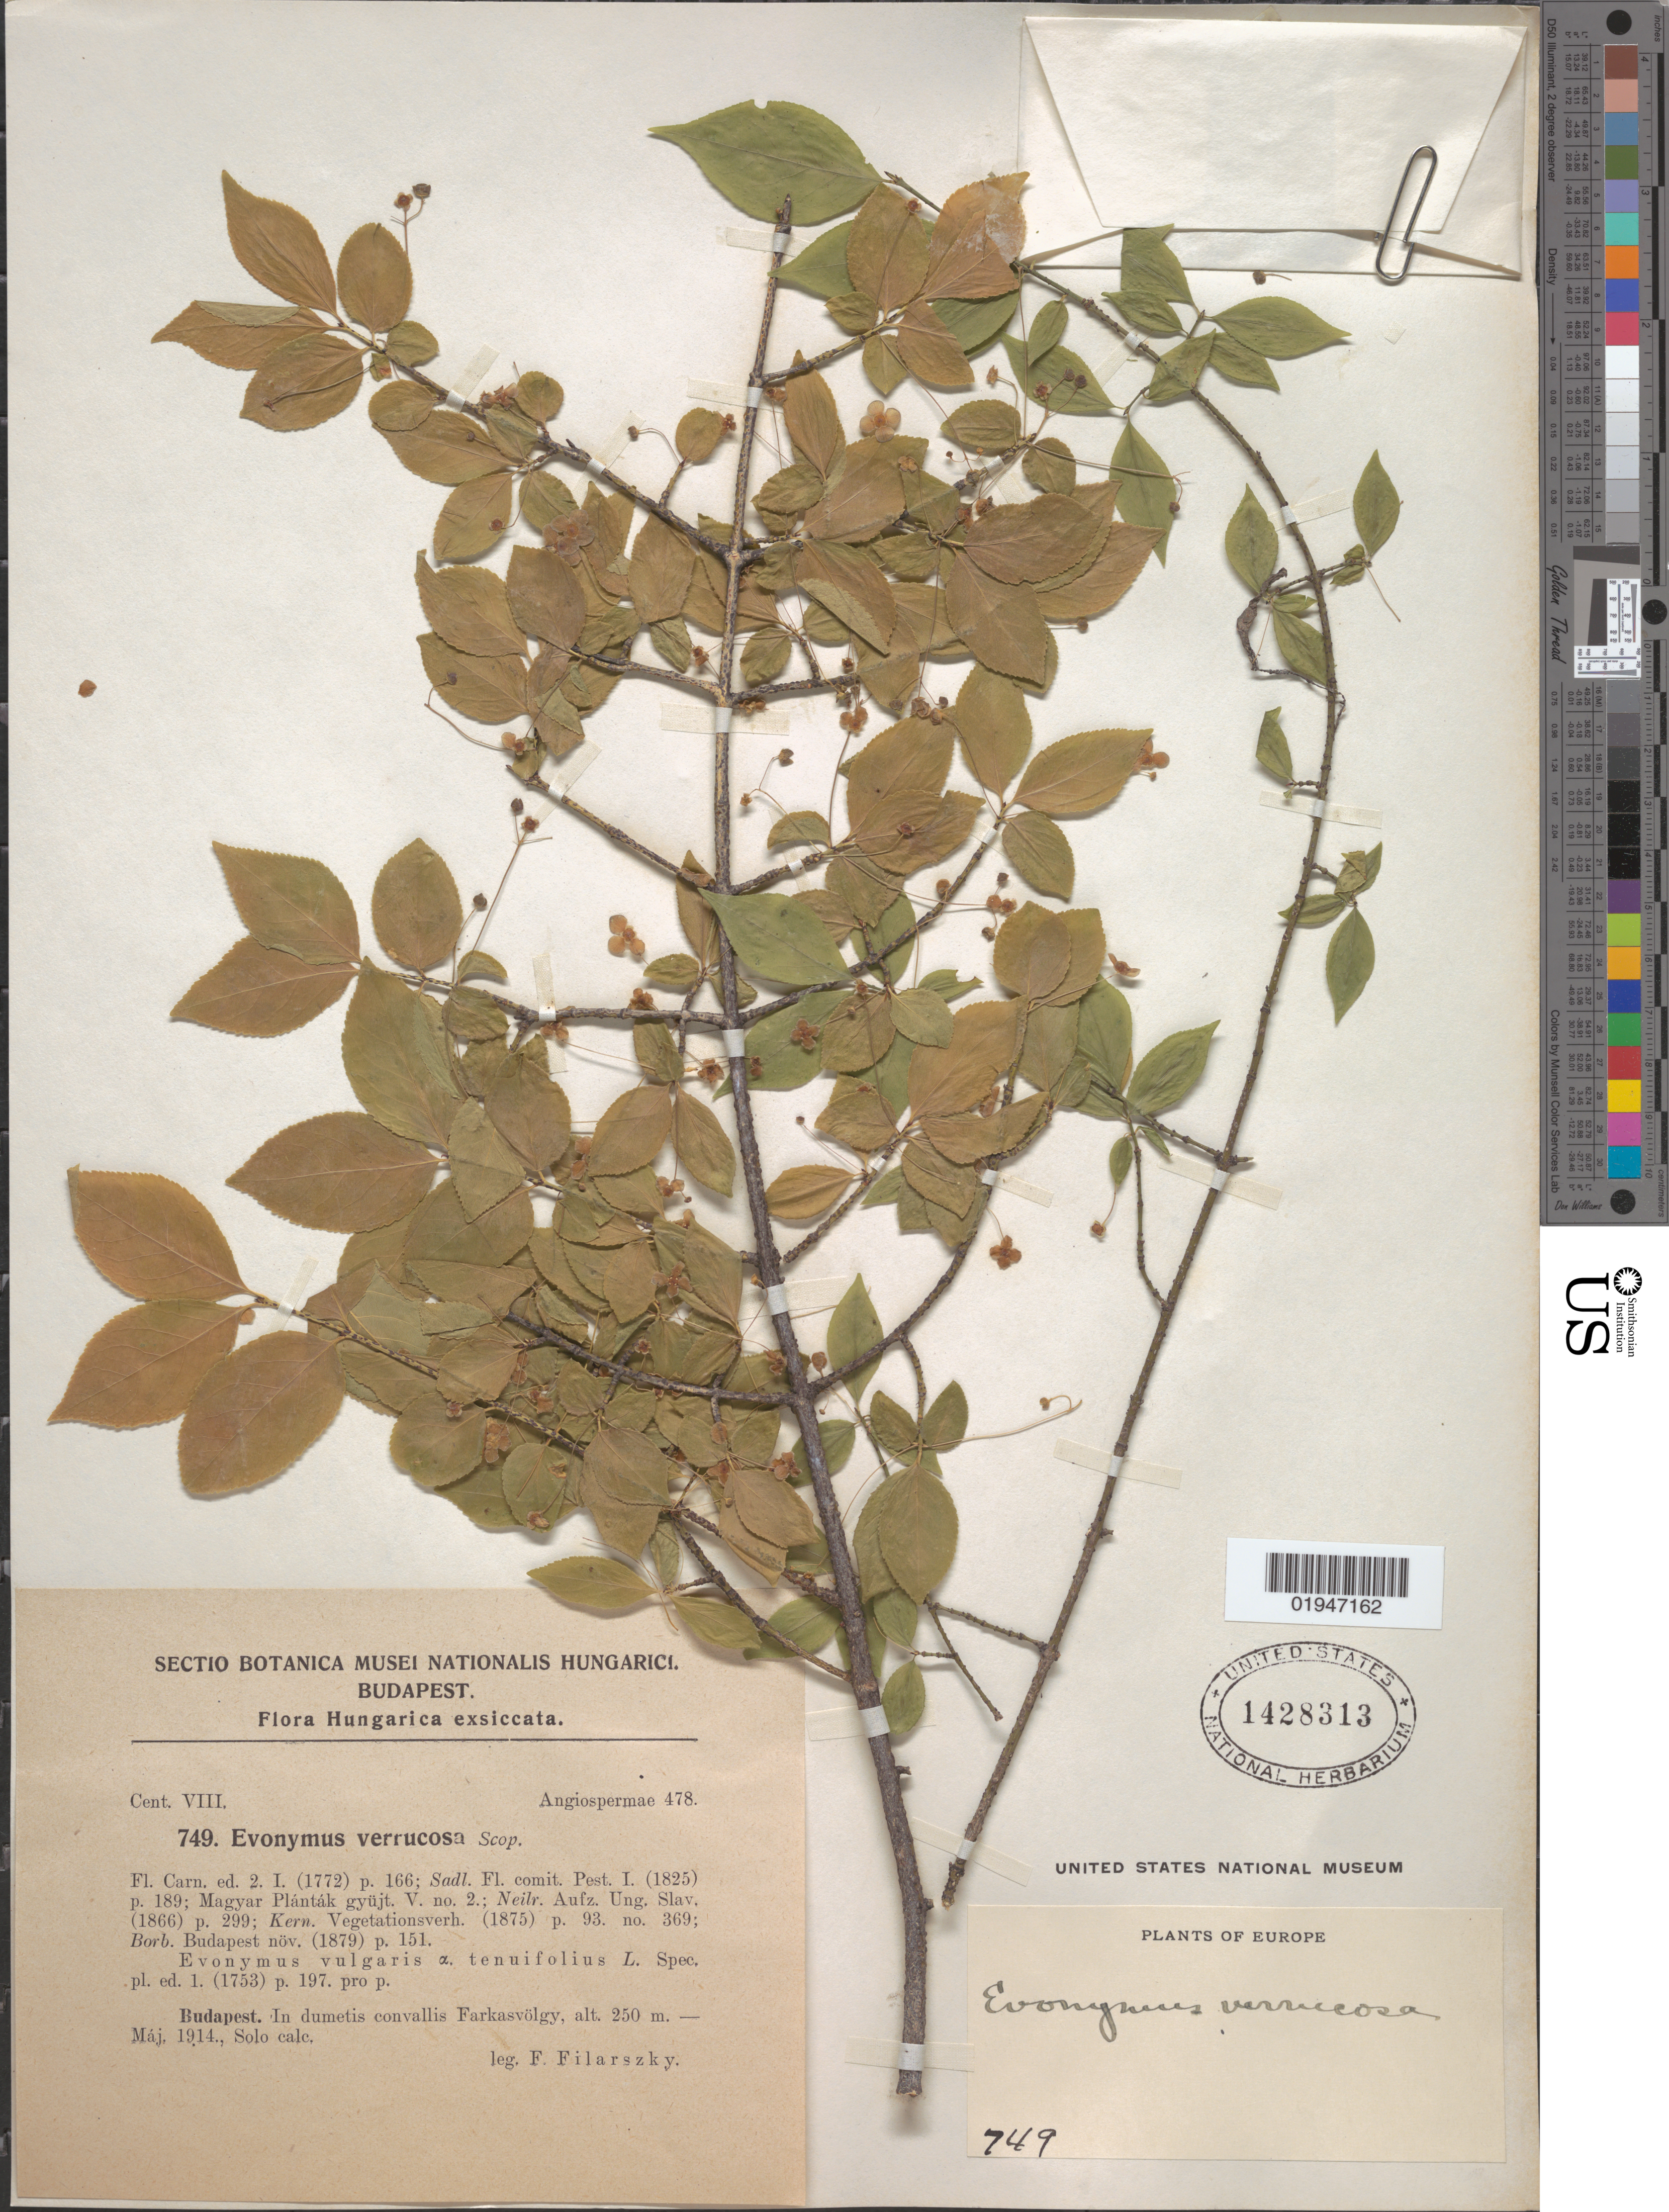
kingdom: Plantae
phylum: Tracheophyta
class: Magnoliopsida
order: Celastrales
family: Celastraceae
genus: Euonymus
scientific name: Euonymus verrucosus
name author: Scop.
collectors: F. Filarszky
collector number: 749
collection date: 1914-05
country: Hungary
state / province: Budapest, Capital District of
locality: Budapest. In dumetis convallis Farkasvölgy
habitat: In dumetis convallis. Solo calc.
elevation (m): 250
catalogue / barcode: US 1428313